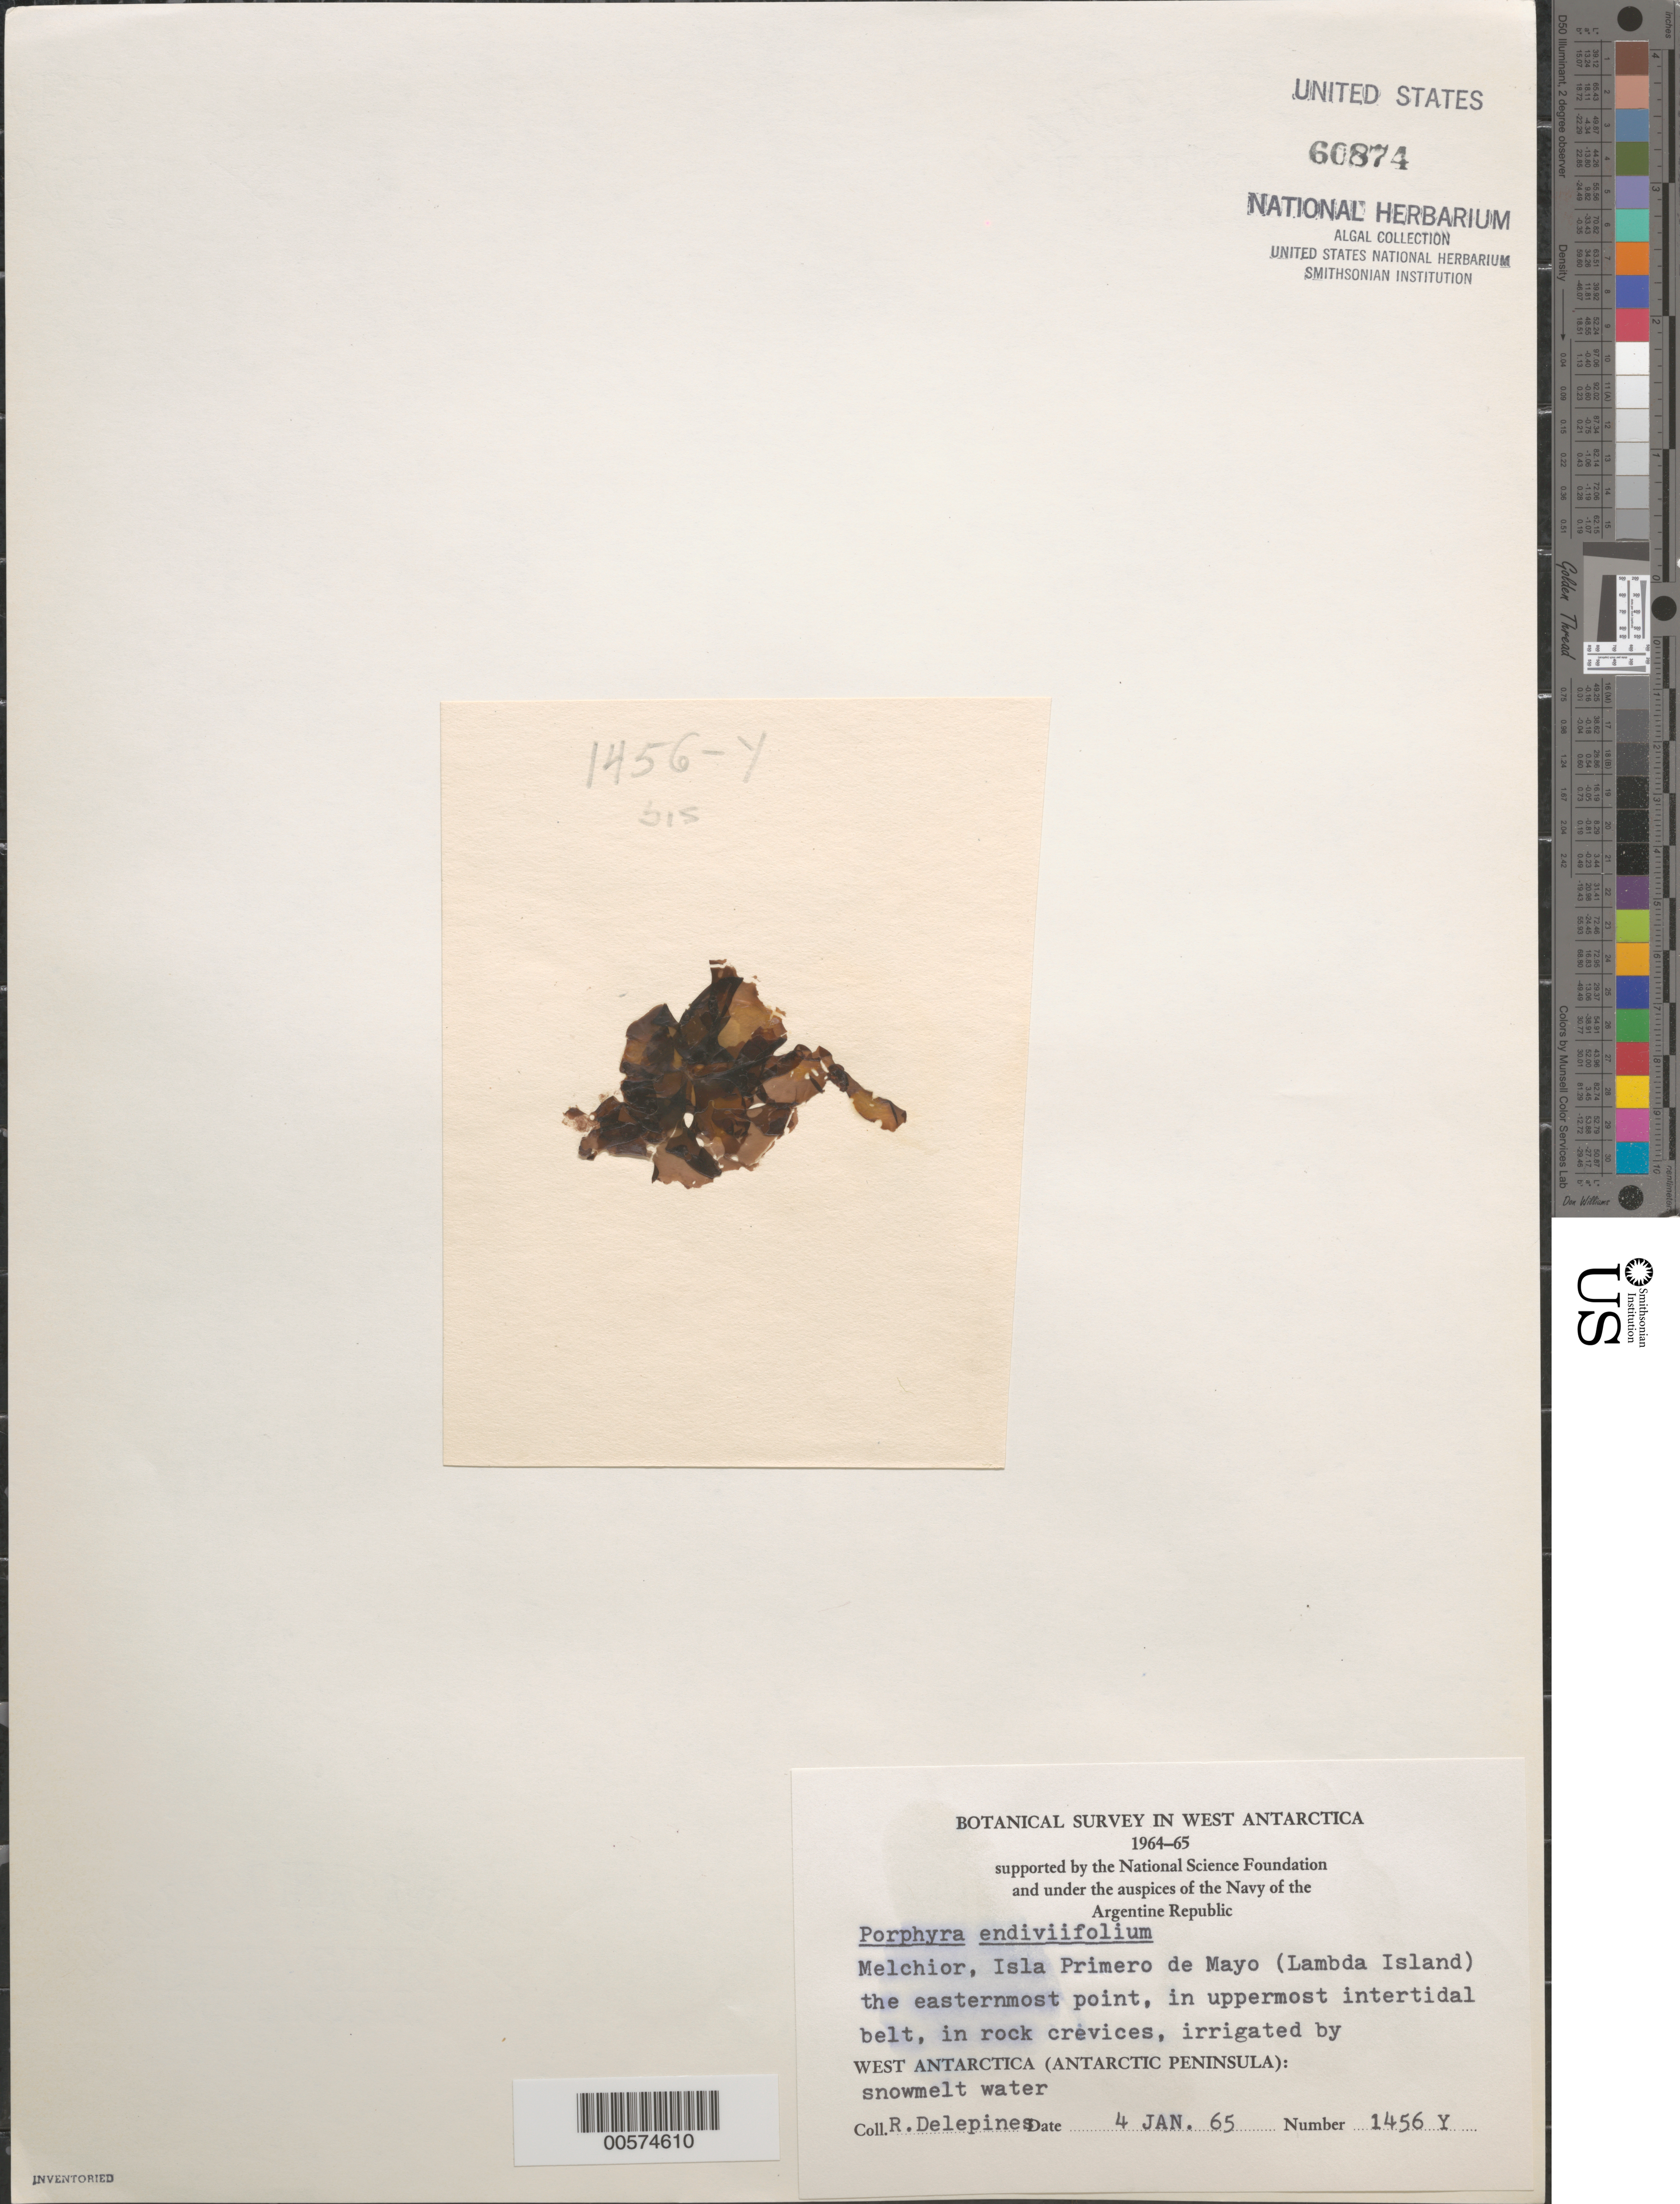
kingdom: Plantae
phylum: Rhodophyta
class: Bangiophyceae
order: Bangiales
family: Bangiaceae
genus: Pyropia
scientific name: Pyropia endiviifolia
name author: (A. Gepp & E. Gepp) H. G. Choi & M.S. Hwang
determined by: Algae name updating Project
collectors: R. Delépine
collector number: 1456y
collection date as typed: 04 Jan 1965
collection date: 1965-01-04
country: Antarctica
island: Lambda Island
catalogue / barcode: US 60874